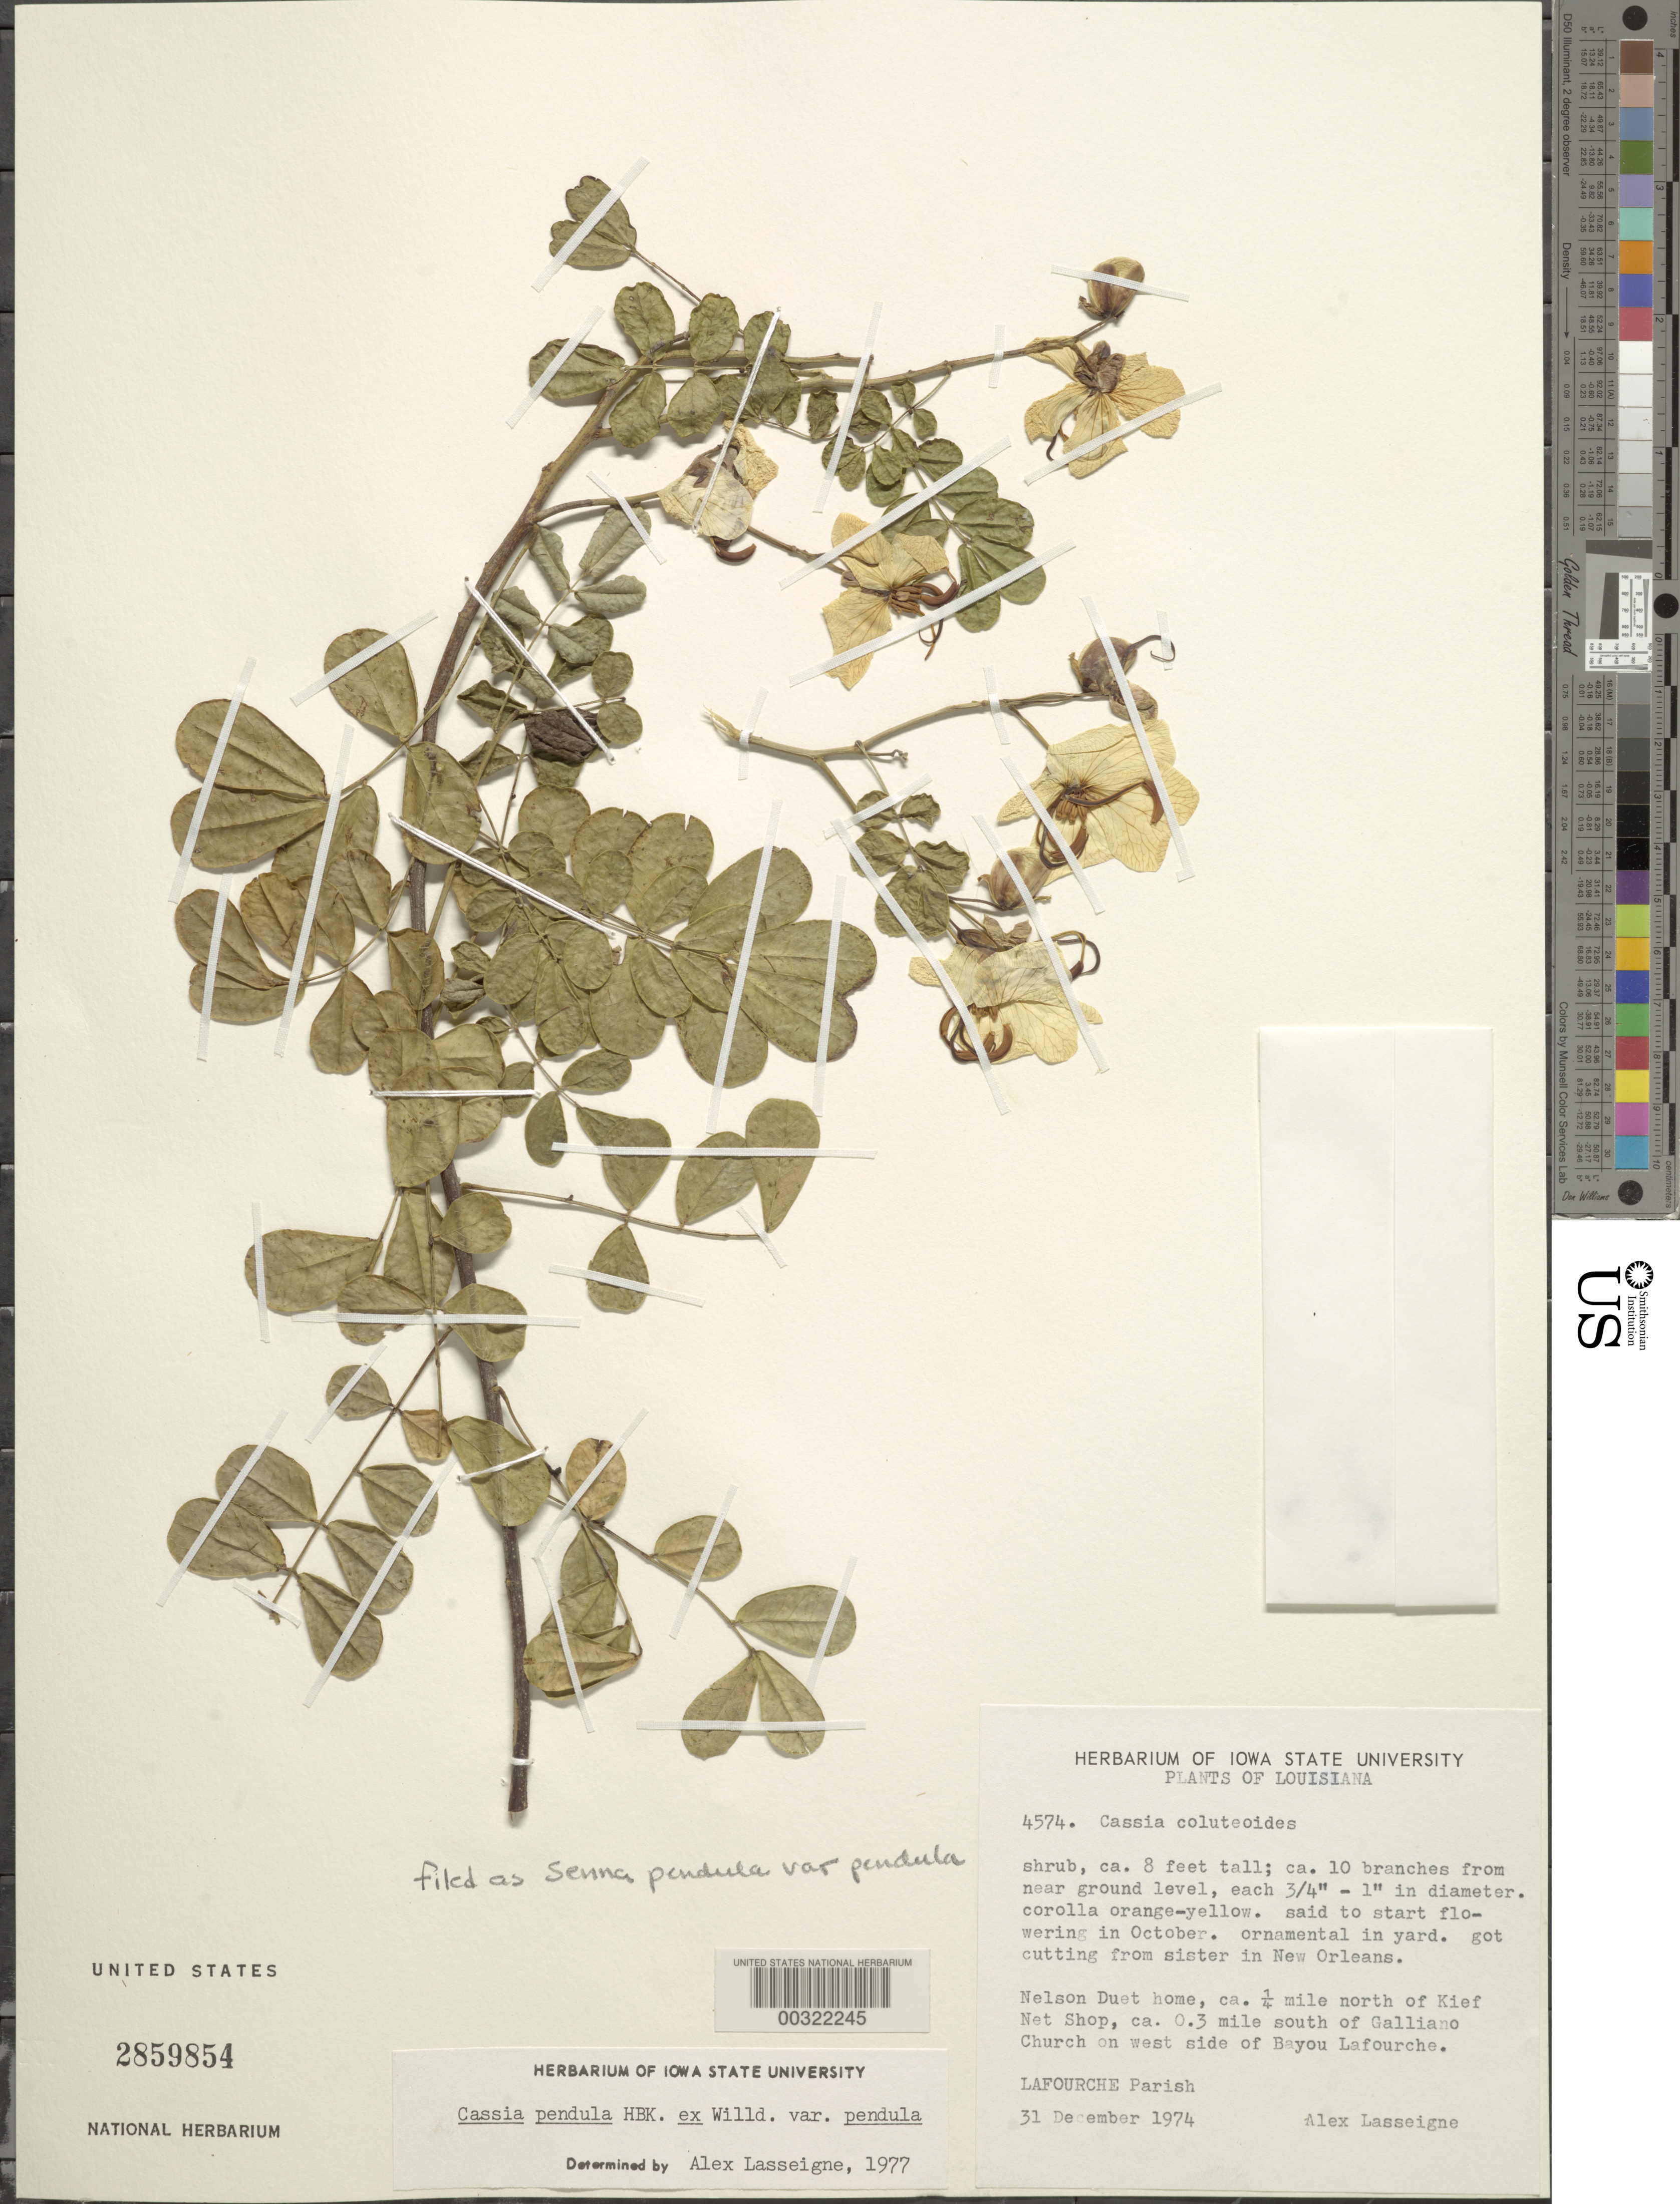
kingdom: Plantae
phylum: Tracheophyta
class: Magnoliopsida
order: Fabales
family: Fabaceae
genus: Senna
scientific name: Senna pendula var. ovalifolia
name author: H.S. Irwin & Barneby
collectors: A. Lasseigne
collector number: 4574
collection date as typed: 31 Dec 1974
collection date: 1974-12-31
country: United States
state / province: Louisiana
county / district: Lafourche Parish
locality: Nelson duet home, ca 1/4 mi n of kief net shop, ca 0.3 mi s of galliano church on w side of bayou lafourche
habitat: In yard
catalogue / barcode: US 2859854